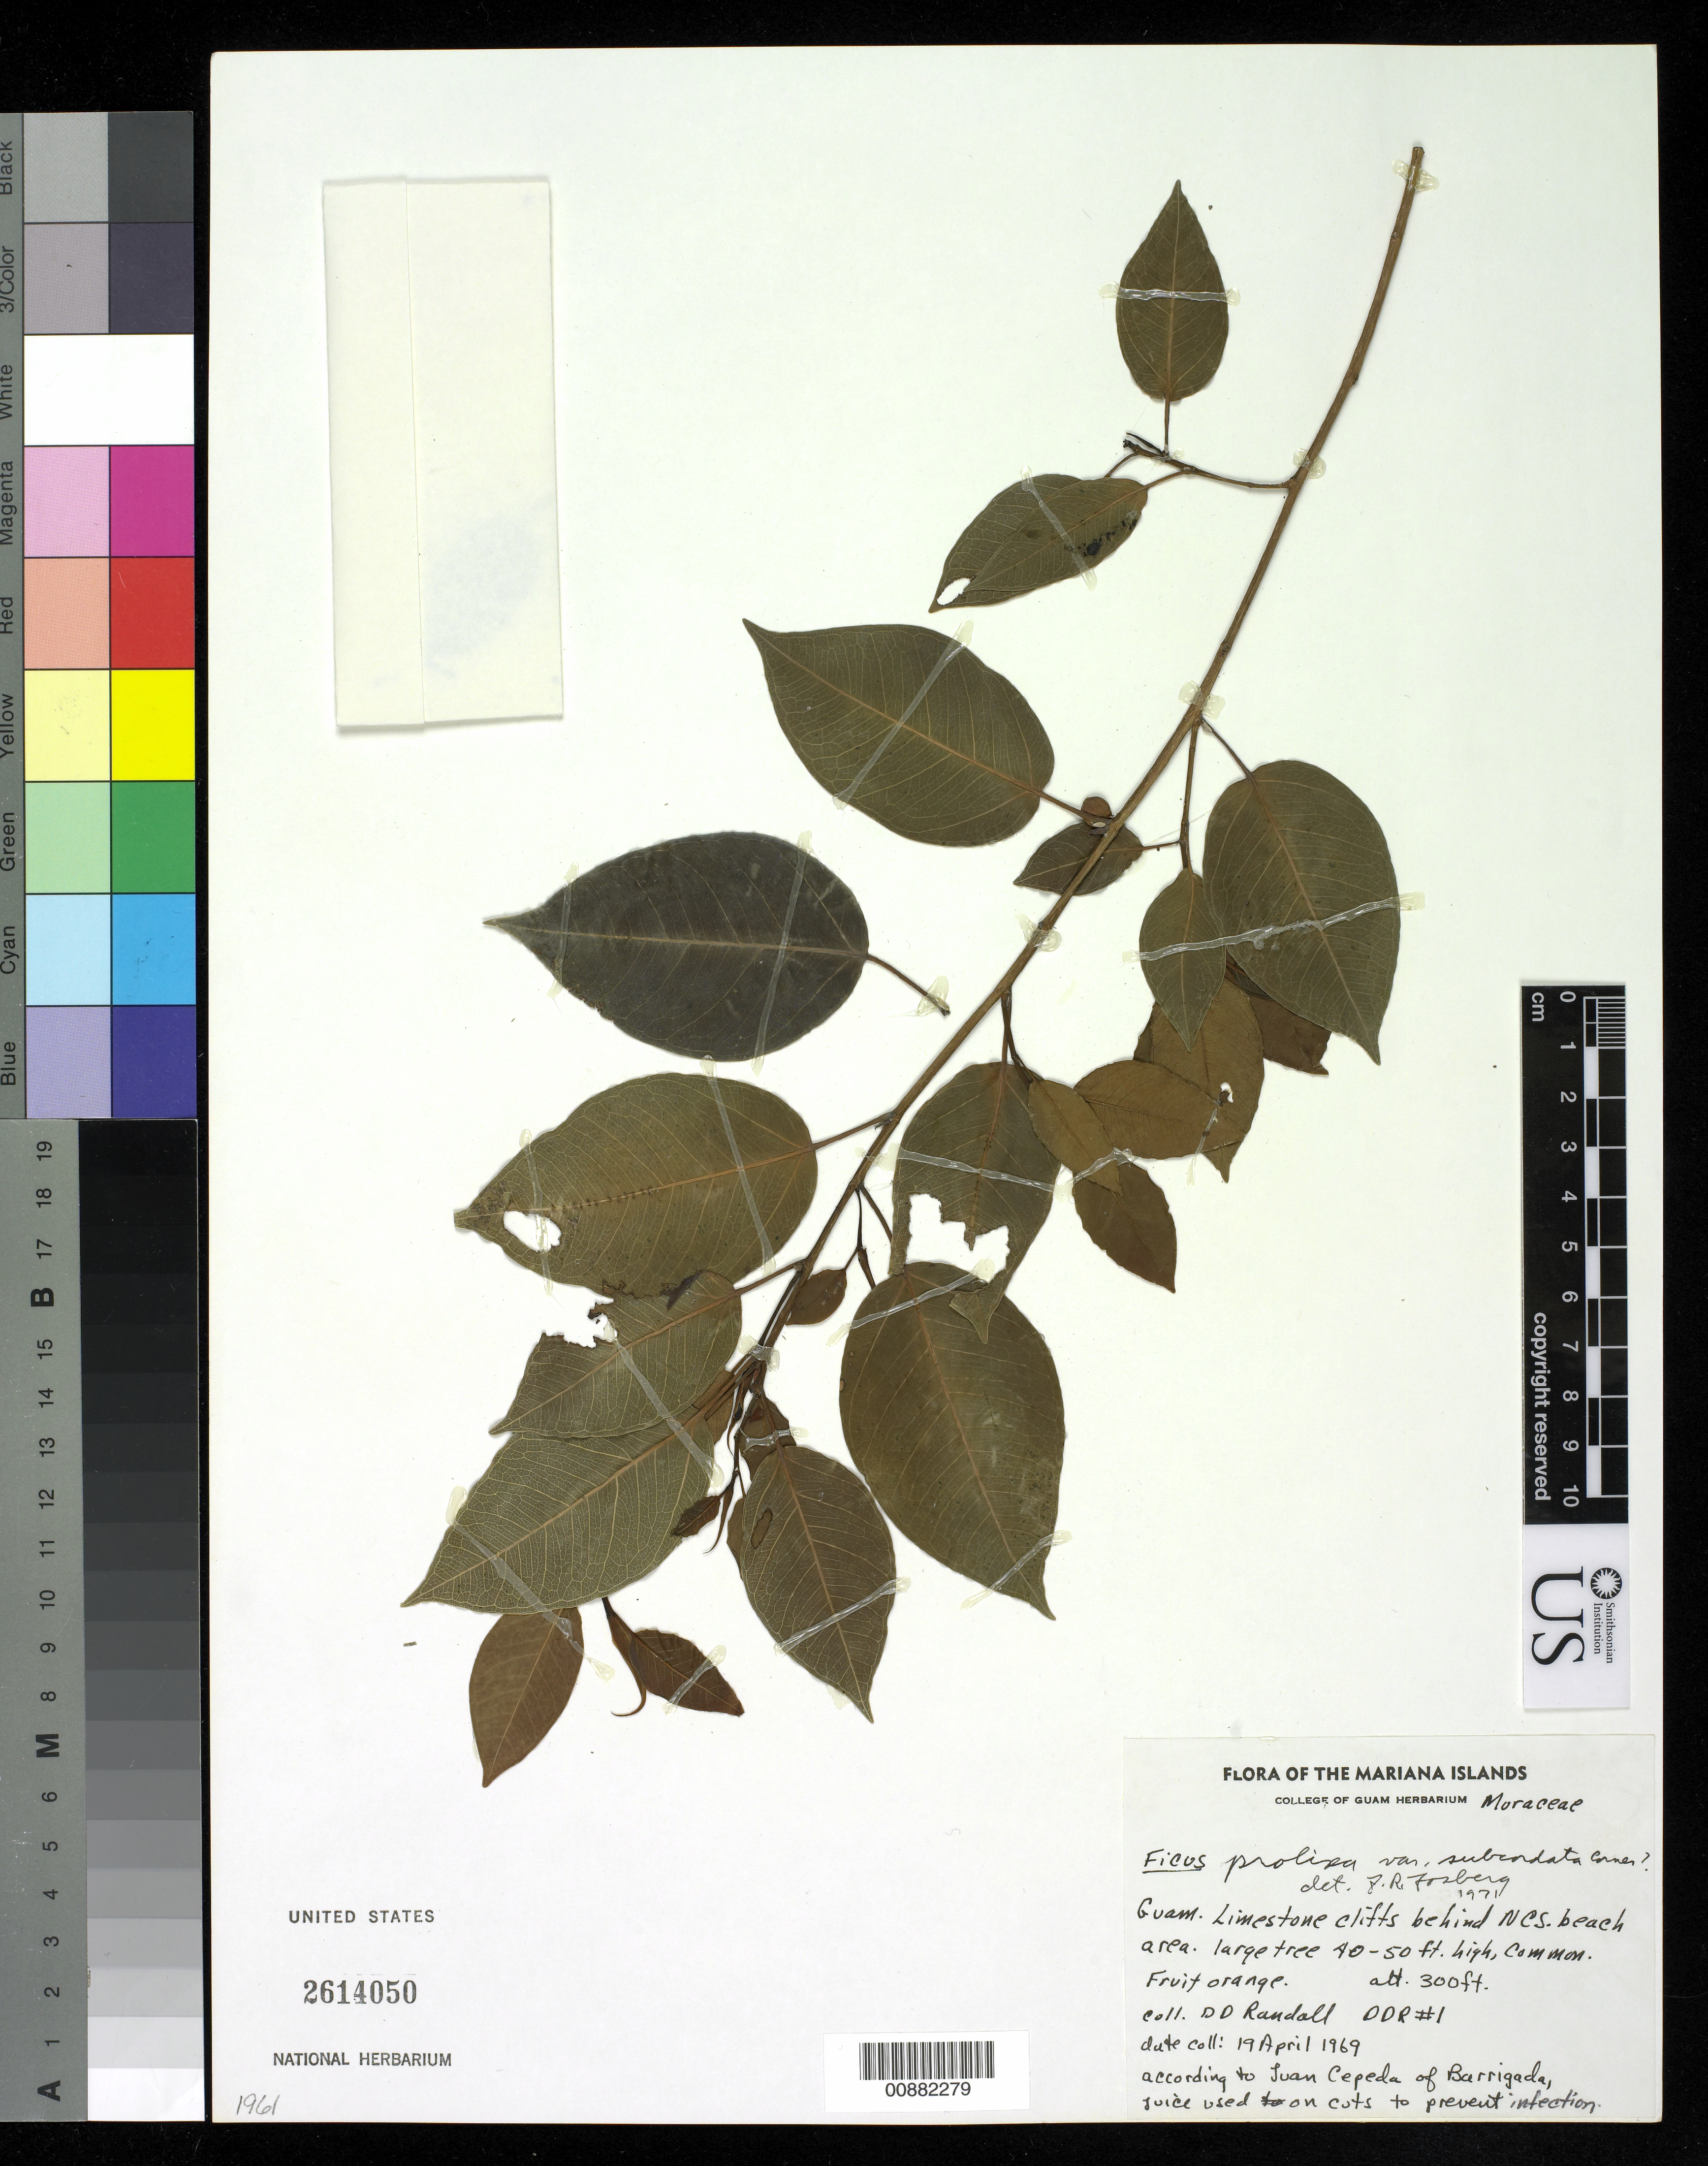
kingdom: Plantae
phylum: Tracheophyta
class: Magnoliopsida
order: Rosales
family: Moraceae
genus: Ficus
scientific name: Ficus prolixa var. subcordata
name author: Corner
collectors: D.D. Randall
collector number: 1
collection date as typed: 19 Apr 1969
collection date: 1969-04-19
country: Guam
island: Guam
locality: Limestone cliffs behind NCS beach area.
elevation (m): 91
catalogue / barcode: US 2614050